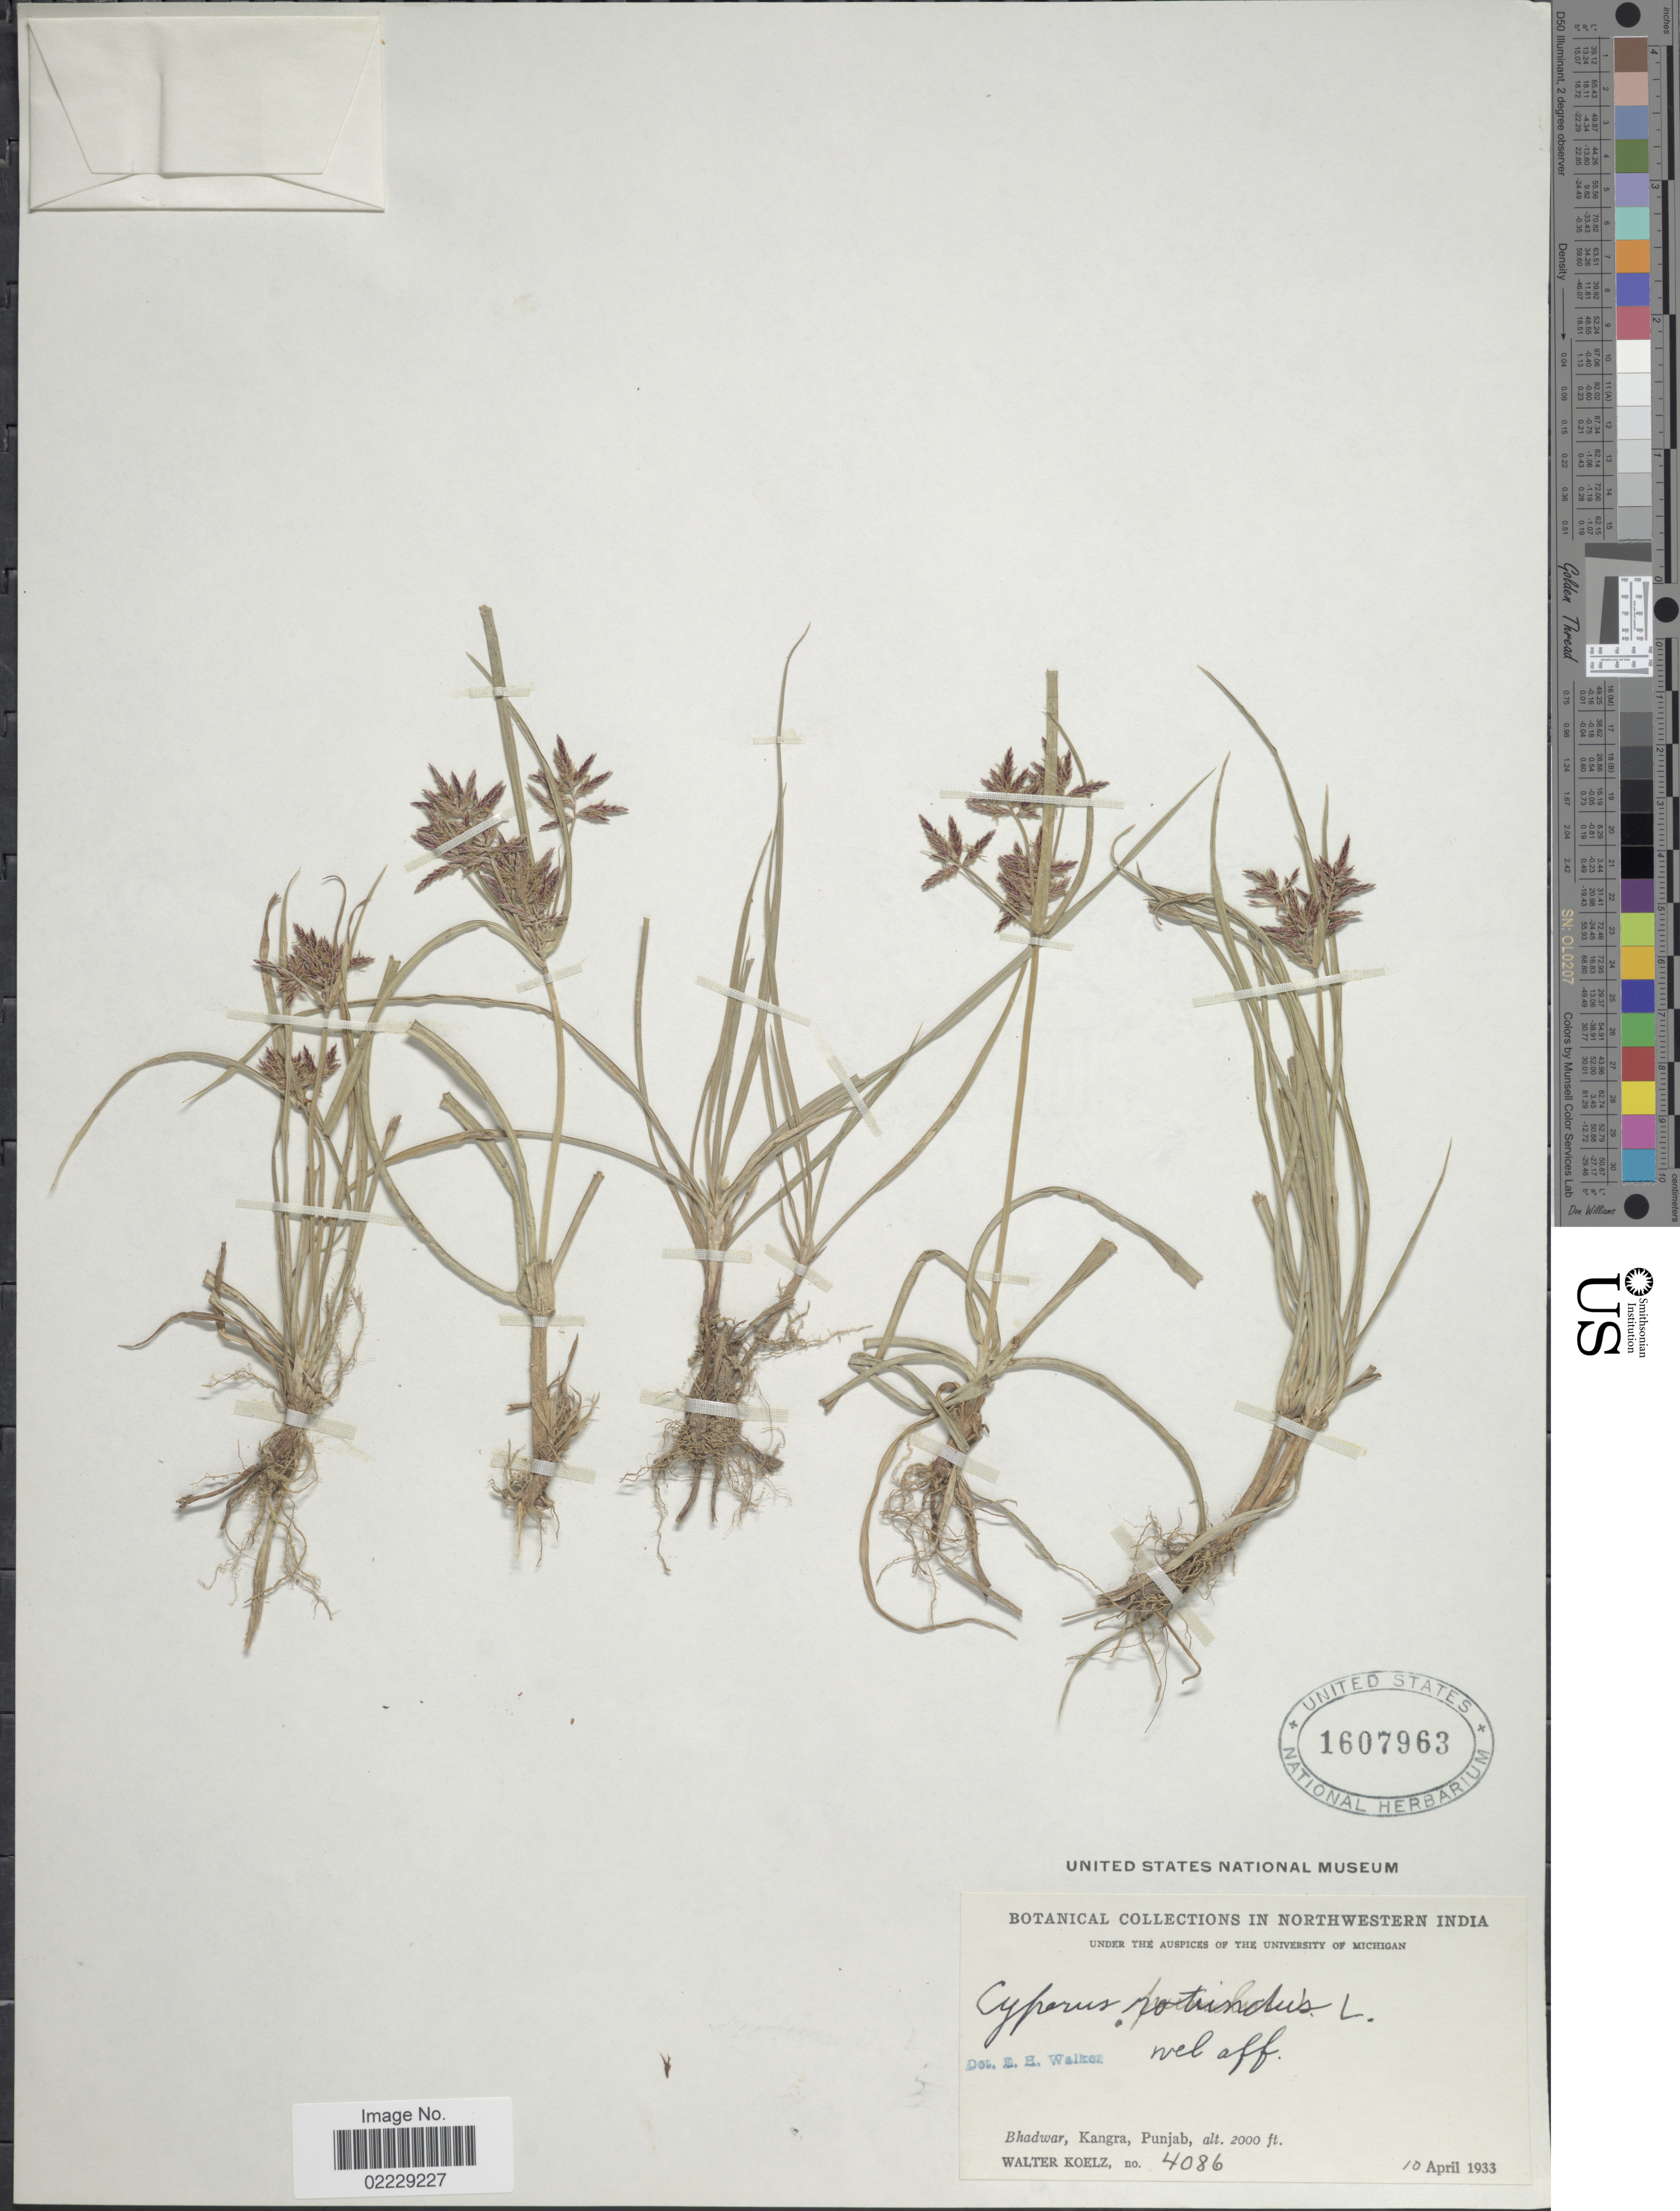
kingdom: Plantae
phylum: Tracheophyta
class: Liliopsida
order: Poales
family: Cyperaceae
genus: Cyperus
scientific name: Cyperus rotundus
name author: L.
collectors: W. N. Koelz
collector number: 4086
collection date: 1933-04-10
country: India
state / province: Punjab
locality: Northwestern India, Bhadwar, Kangra.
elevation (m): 610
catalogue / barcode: US 1607963